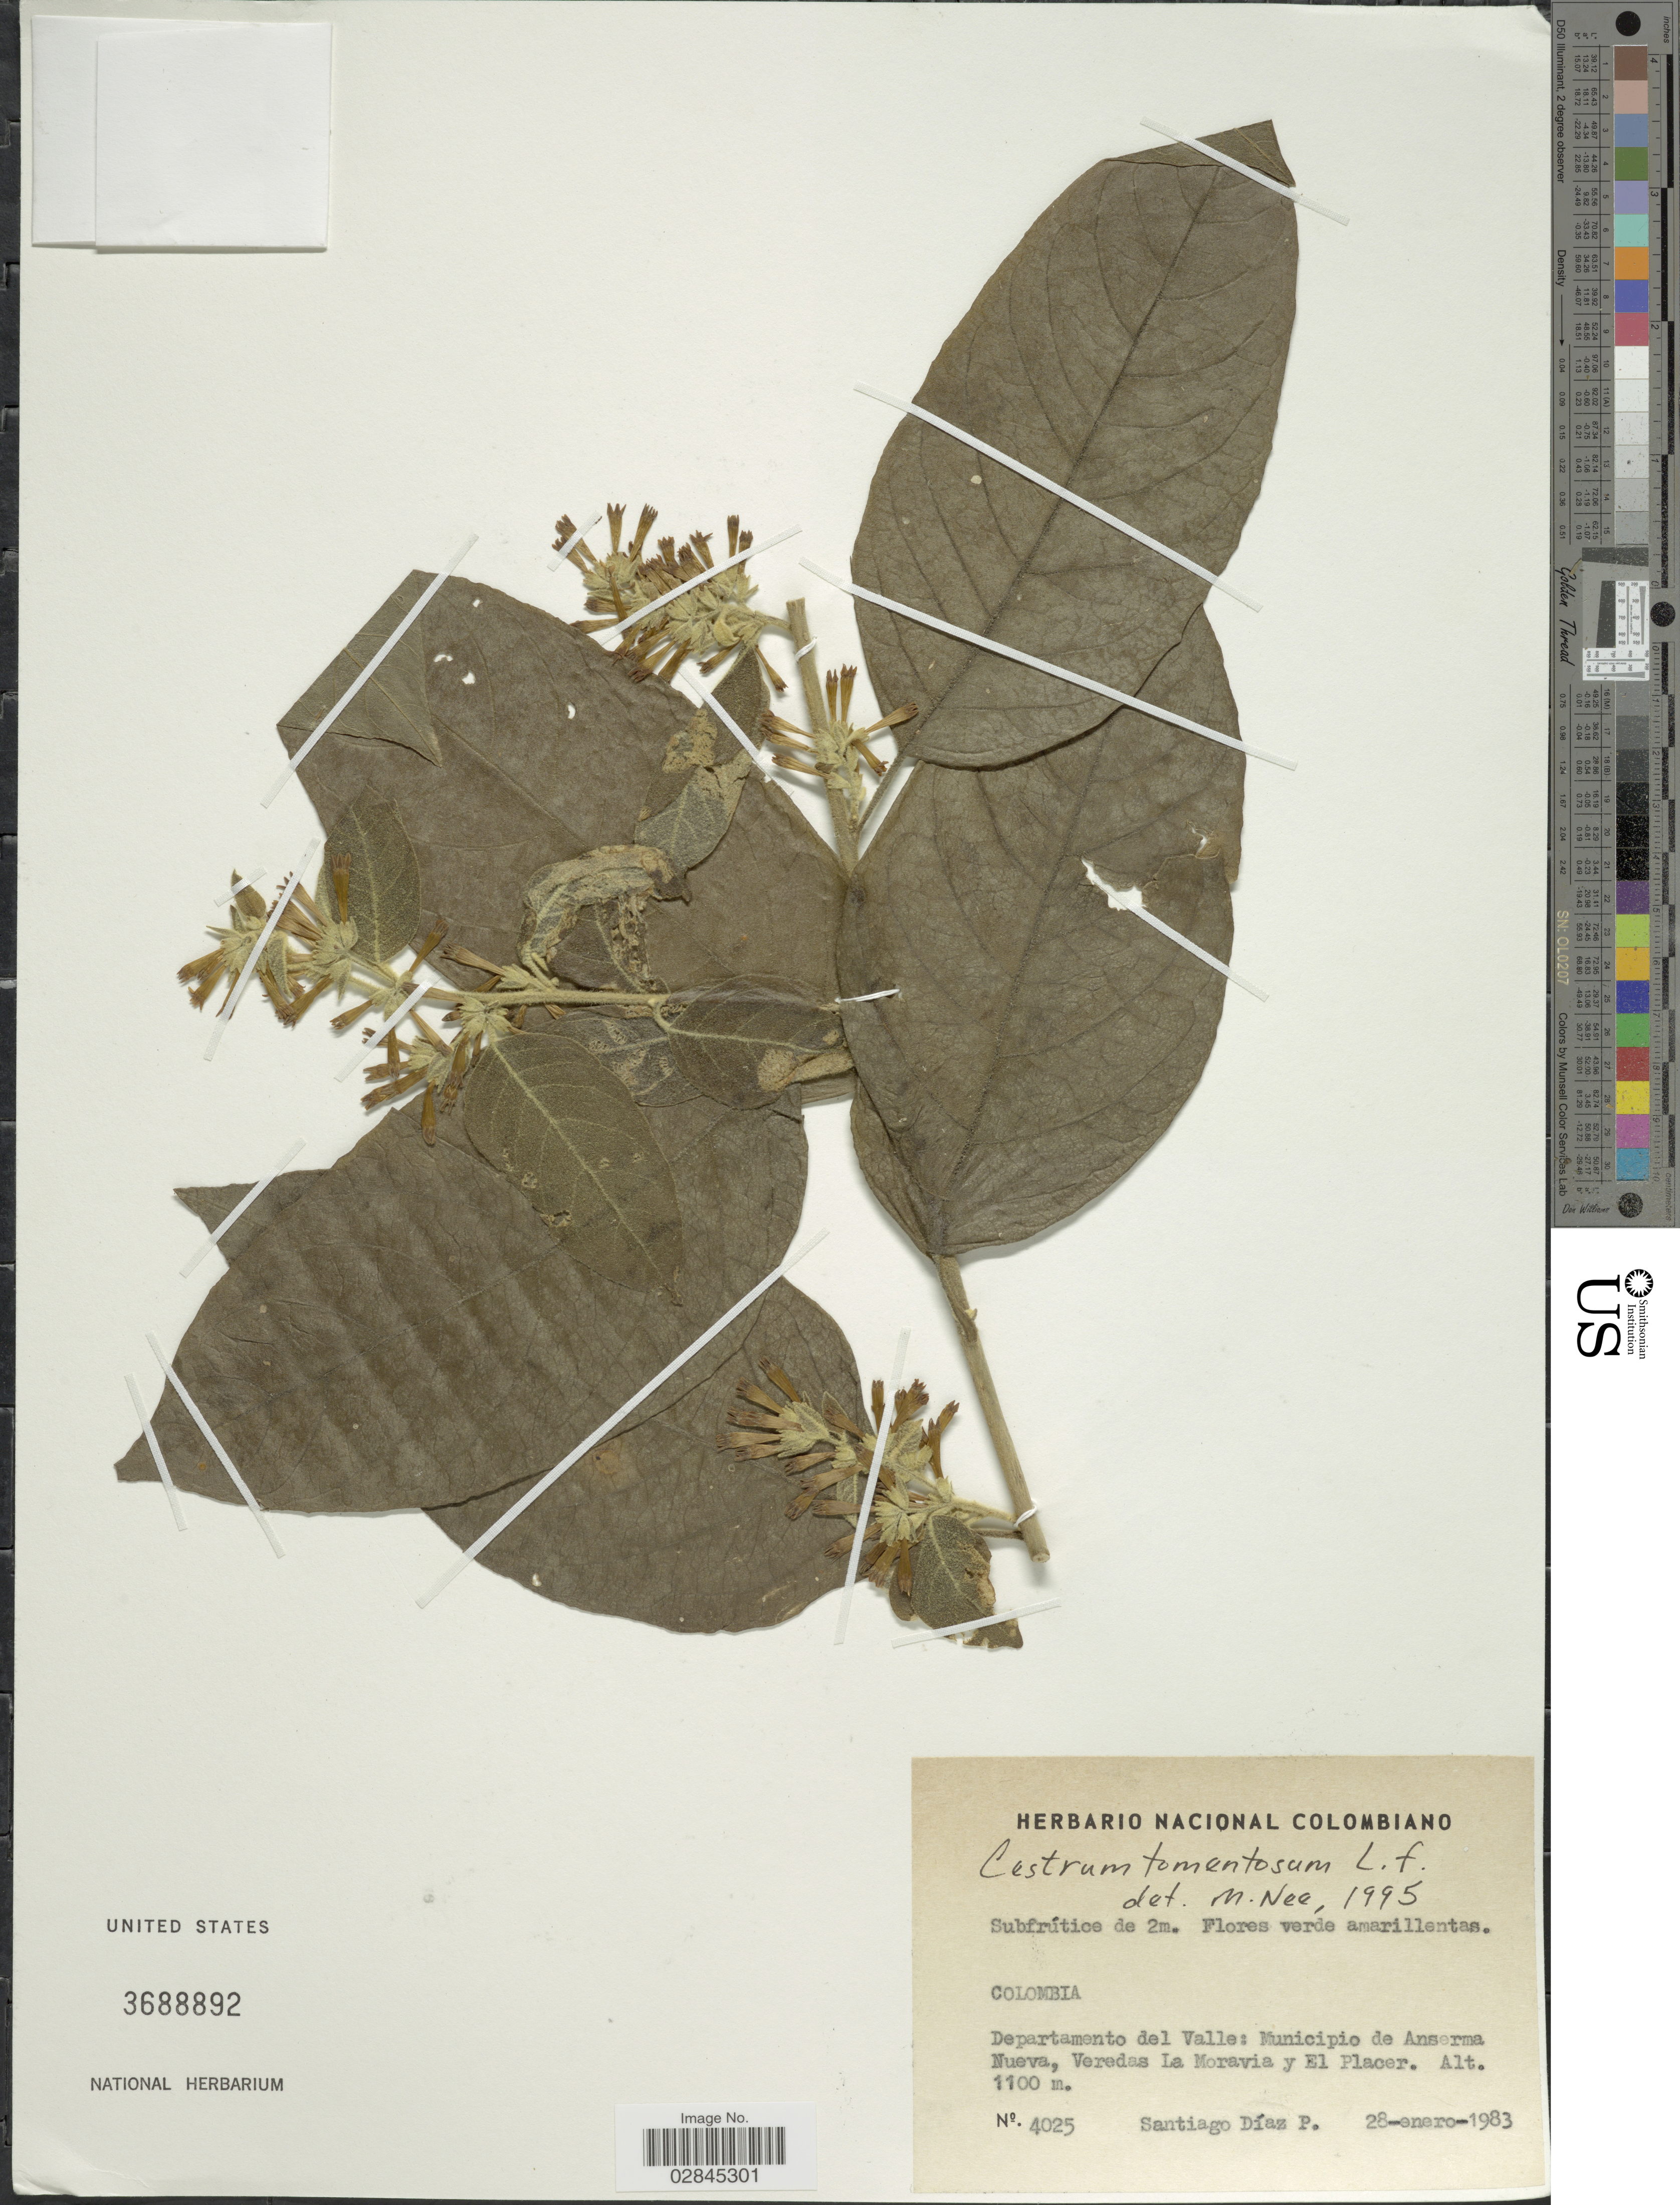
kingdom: Plantae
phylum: Tracheophyta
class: Magnoliopsida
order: Solanales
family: Solanaceae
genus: Cestrum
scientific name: Cestrum tomentosum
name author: L. f.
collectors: S. Diaz P.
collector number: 4025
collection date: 1983-01-28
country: Colombia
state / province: Valle del Cauca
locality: Departamento del Valle: Municipio de Anserma Nueva, Veredas La Moravia y El Placer.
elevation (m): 1100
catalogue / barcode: US 3688892